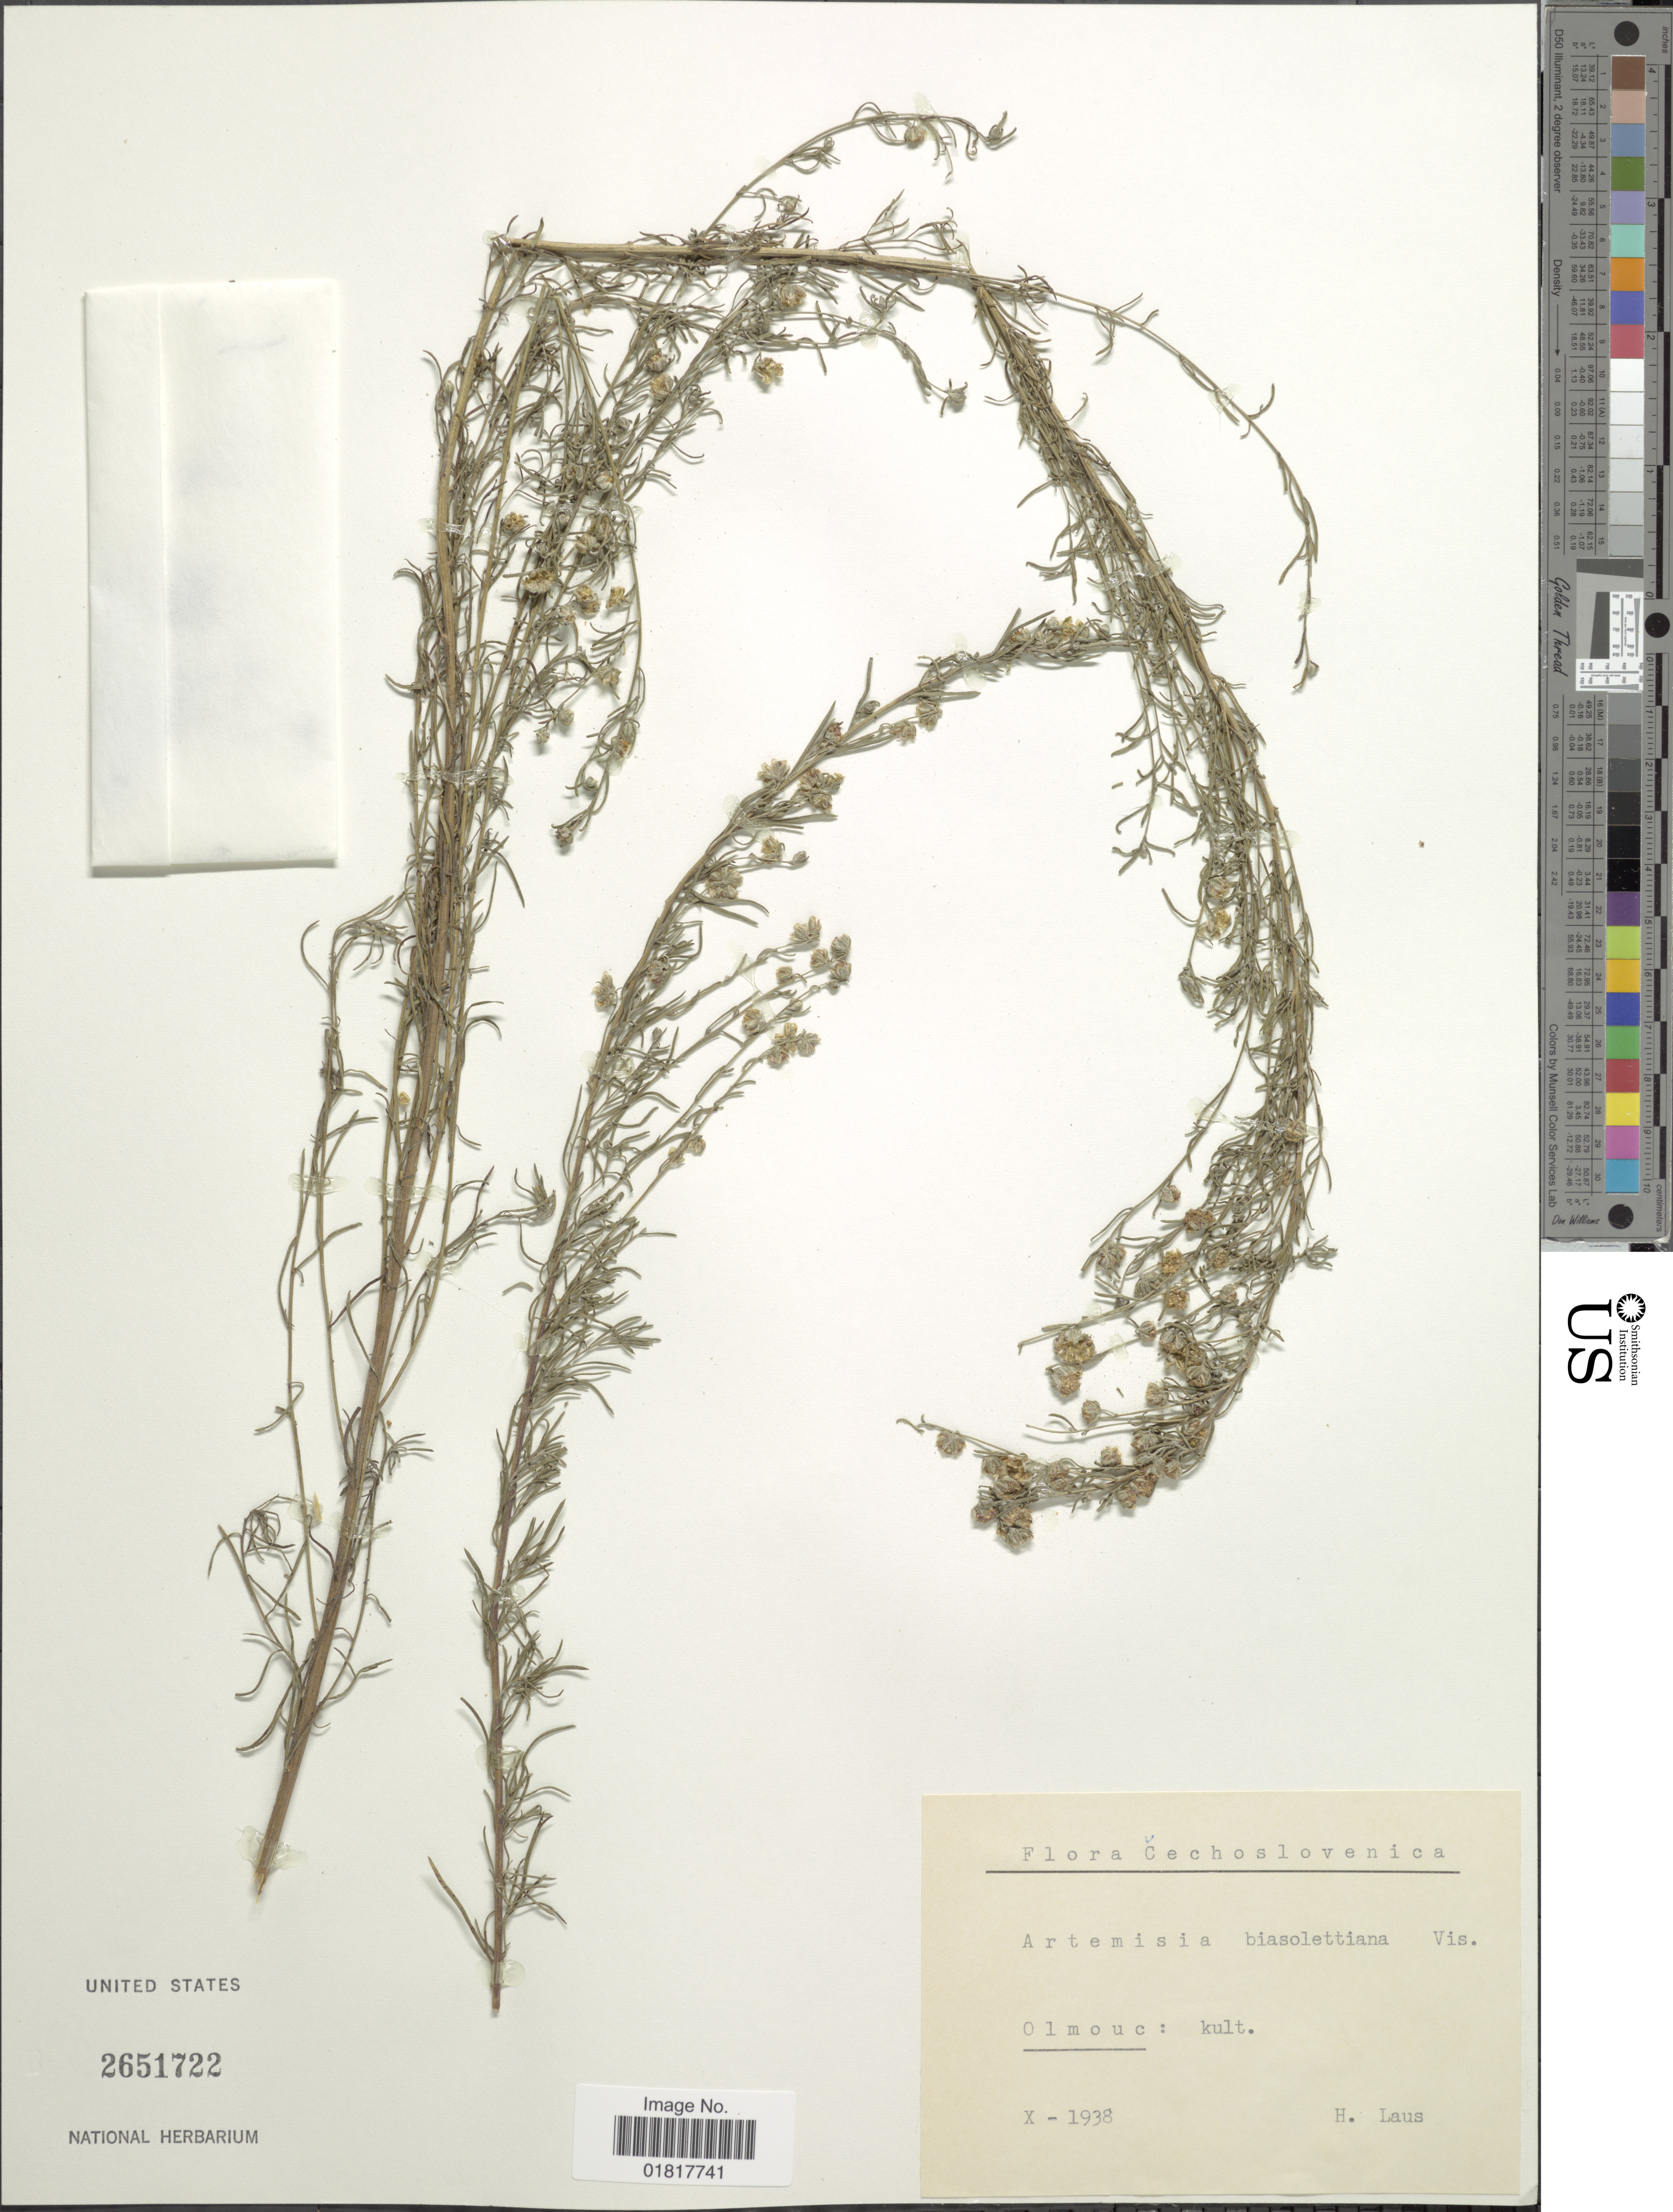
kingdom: Plantae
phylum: Tracheophyta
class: Magnoliopsida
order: Asterales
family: Asteraceae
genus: Artemisia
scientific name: Artemisia biasolettiana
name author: Vis.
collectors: H. Laus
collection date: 1938-10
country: Czechia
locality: Cechoslovenica, Olmouc: kult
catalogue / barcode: US 2651722